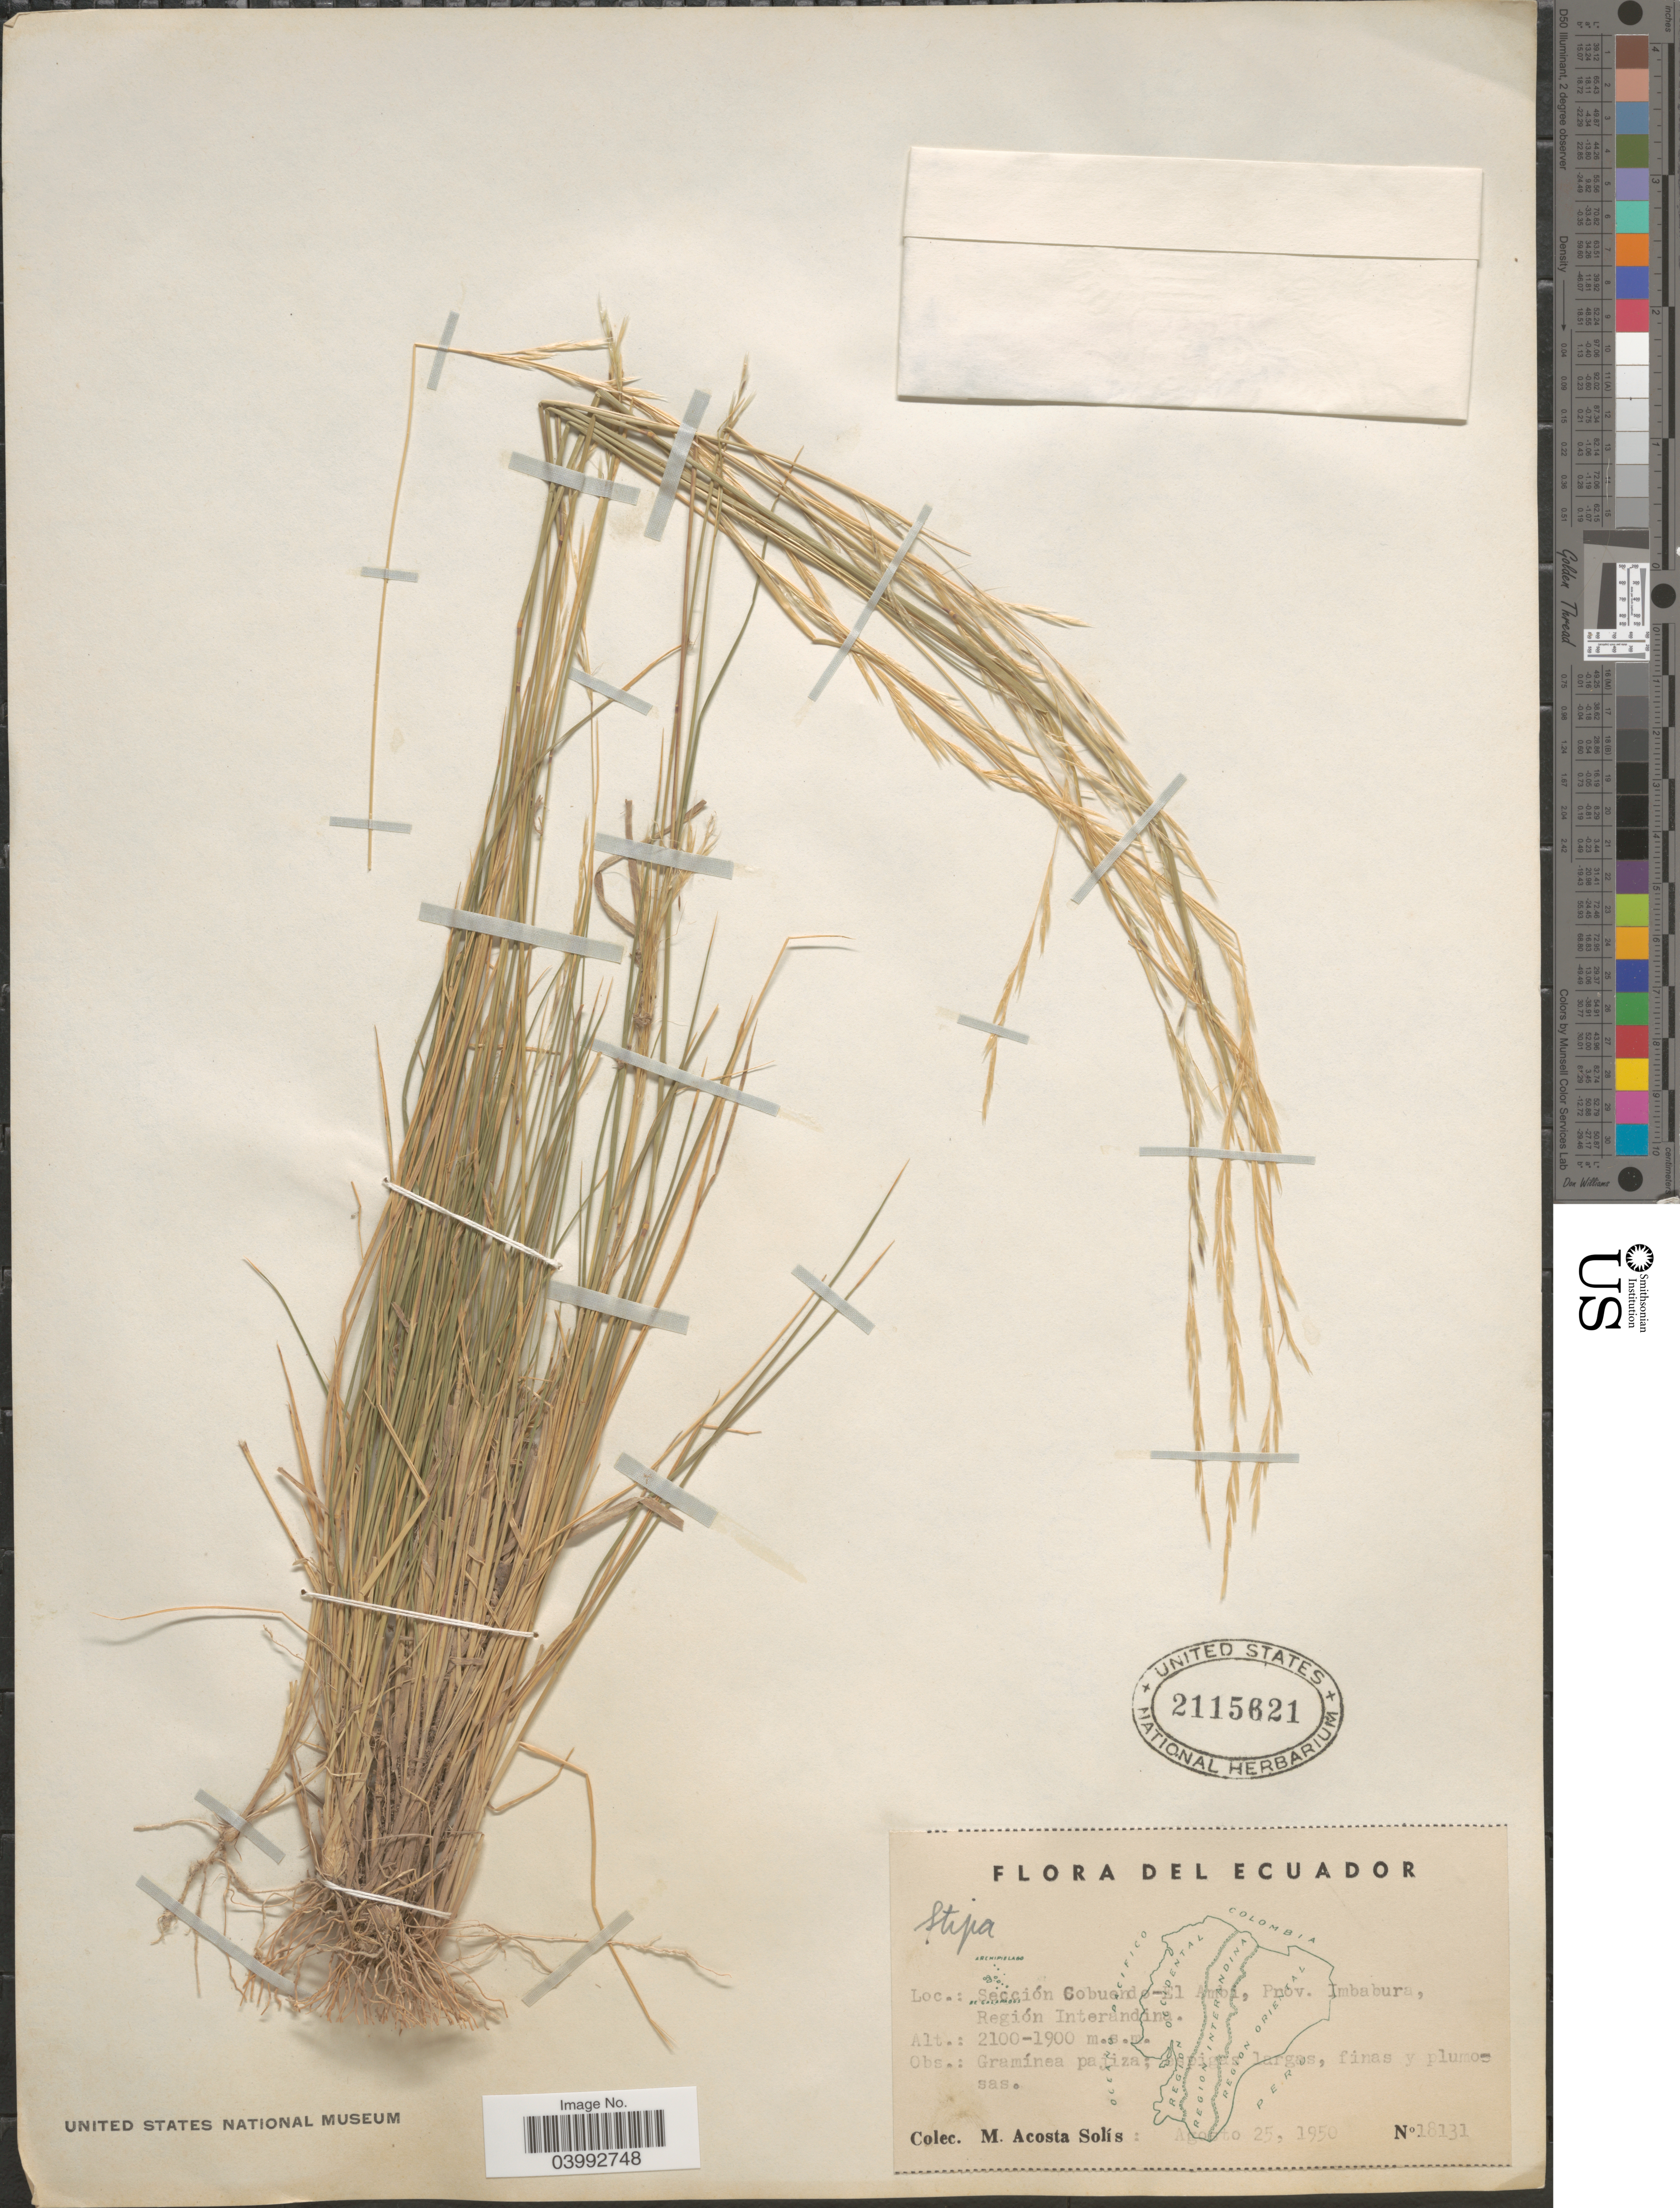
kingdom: Plantae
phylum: Tracheophyta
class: Liliopsida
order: Poales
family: Poaceae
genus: Jarava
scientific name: Jarava sp.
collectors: M. Acosta Solis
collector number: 18131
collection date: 1950-08-25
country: Ecuador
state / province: Imbabura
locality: Sección Cobuendo-El Ambi, Región Interandina.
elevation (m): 1900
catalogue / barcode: US 2115821